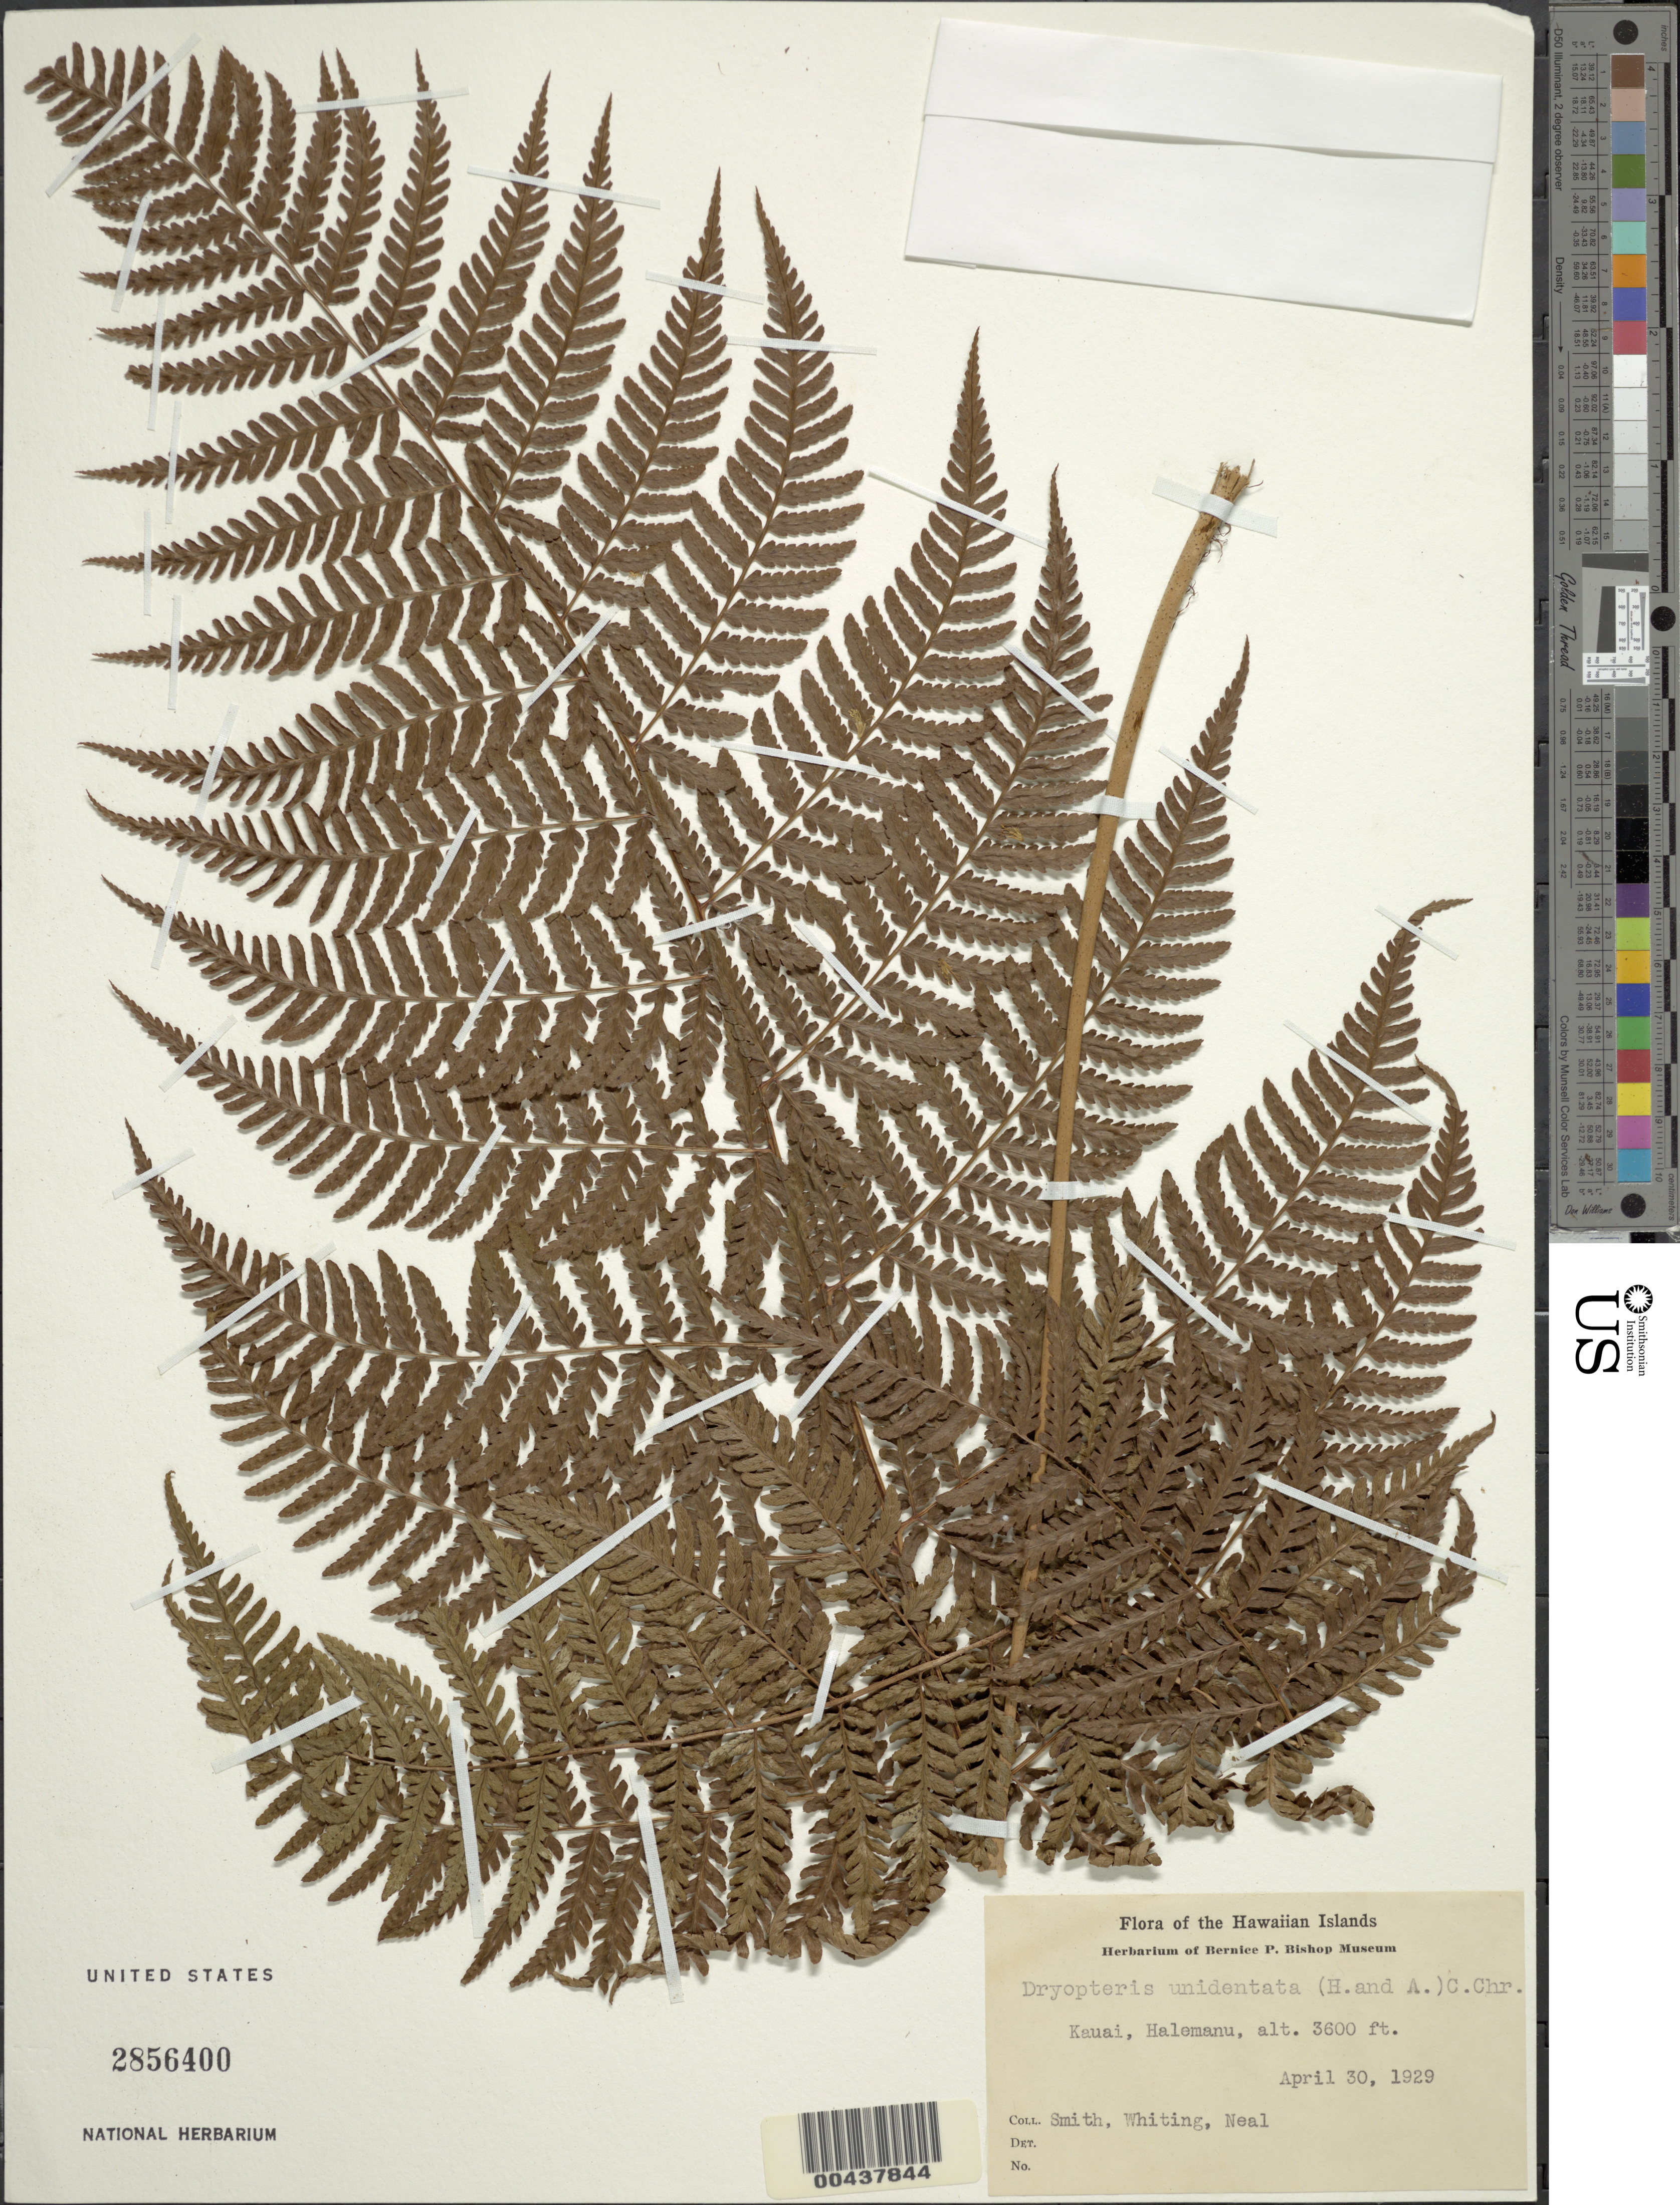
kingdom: Plantae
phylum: Tracheophyta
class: Polypodiopsida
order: Polypodiales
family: Dryopteridaceae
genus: Dryopteris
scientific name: Dryopteris unidentata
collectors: -- Smith, Whiting & Neal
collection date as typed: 30 Apr 1929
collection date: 1929-04-30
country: United States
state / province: Hawaii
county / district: Kauai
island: Kaua'i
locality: Halemanu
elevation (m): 1097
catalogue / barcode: US 2856400